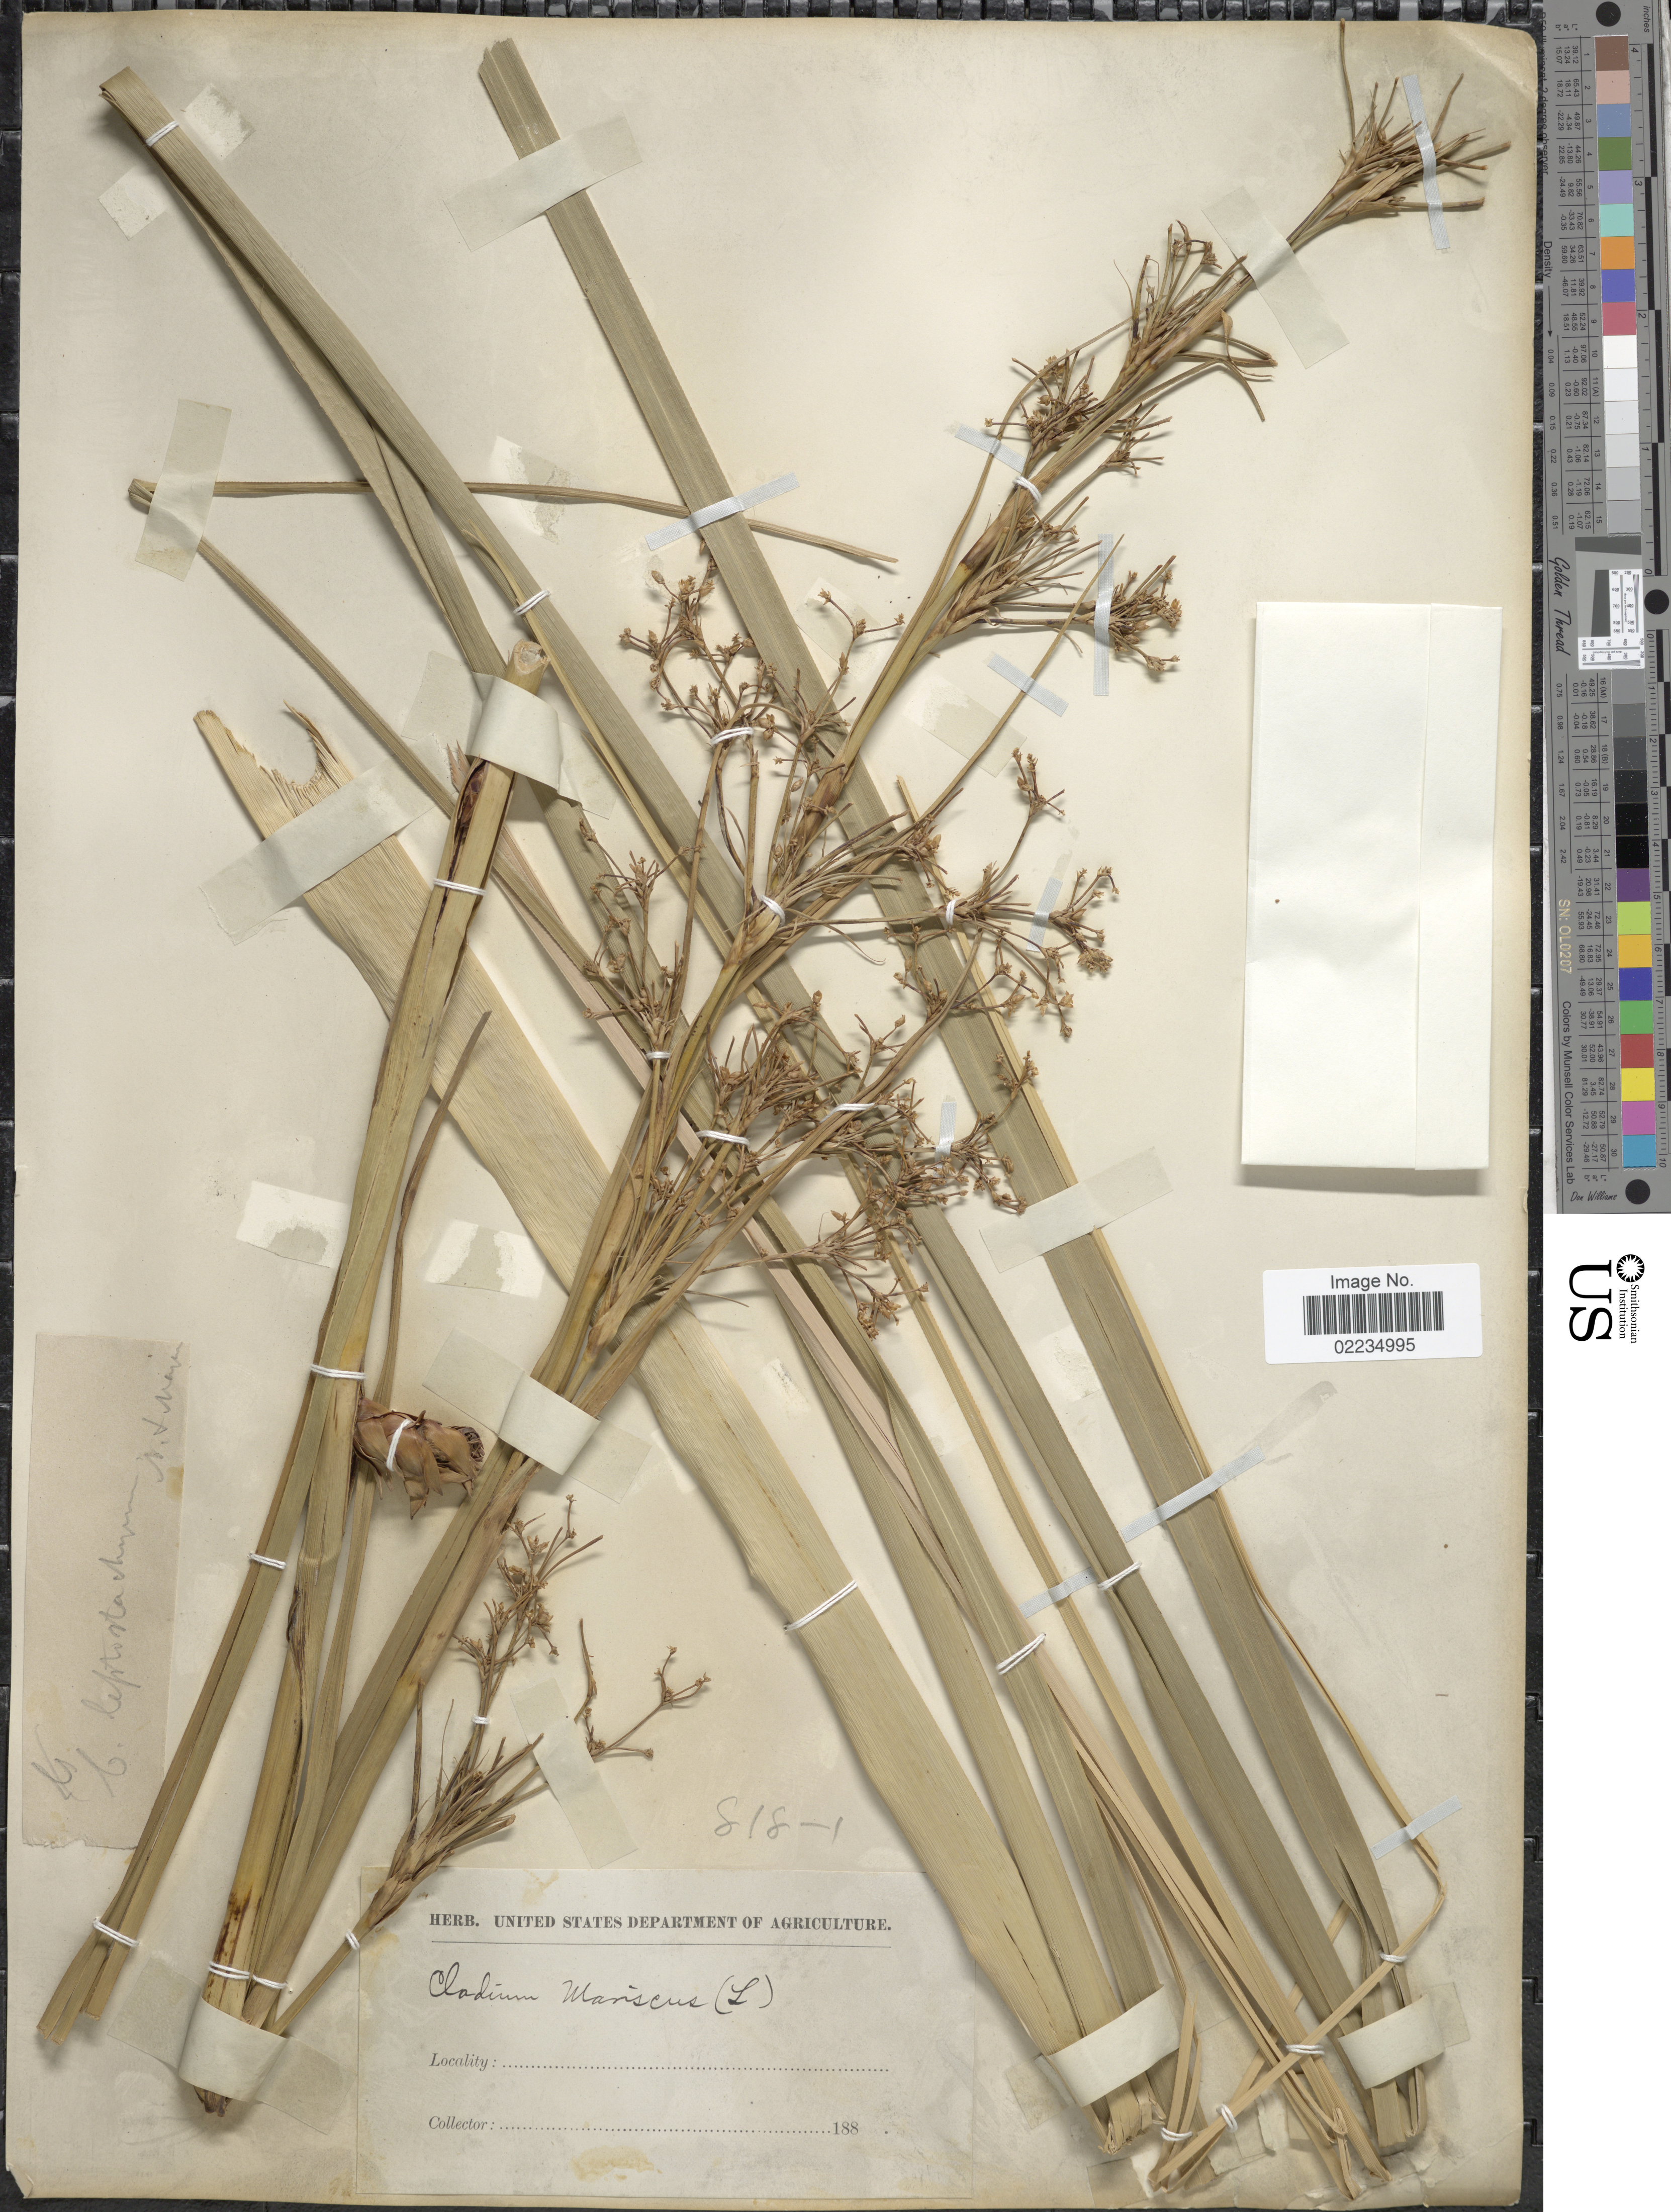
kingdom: Plantae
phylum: Tracheophyta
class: Liliopsida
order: Poales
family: Cyperaceae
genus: Cladium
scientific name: Cladium mariscus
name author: (L.) Pohl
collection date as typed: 188